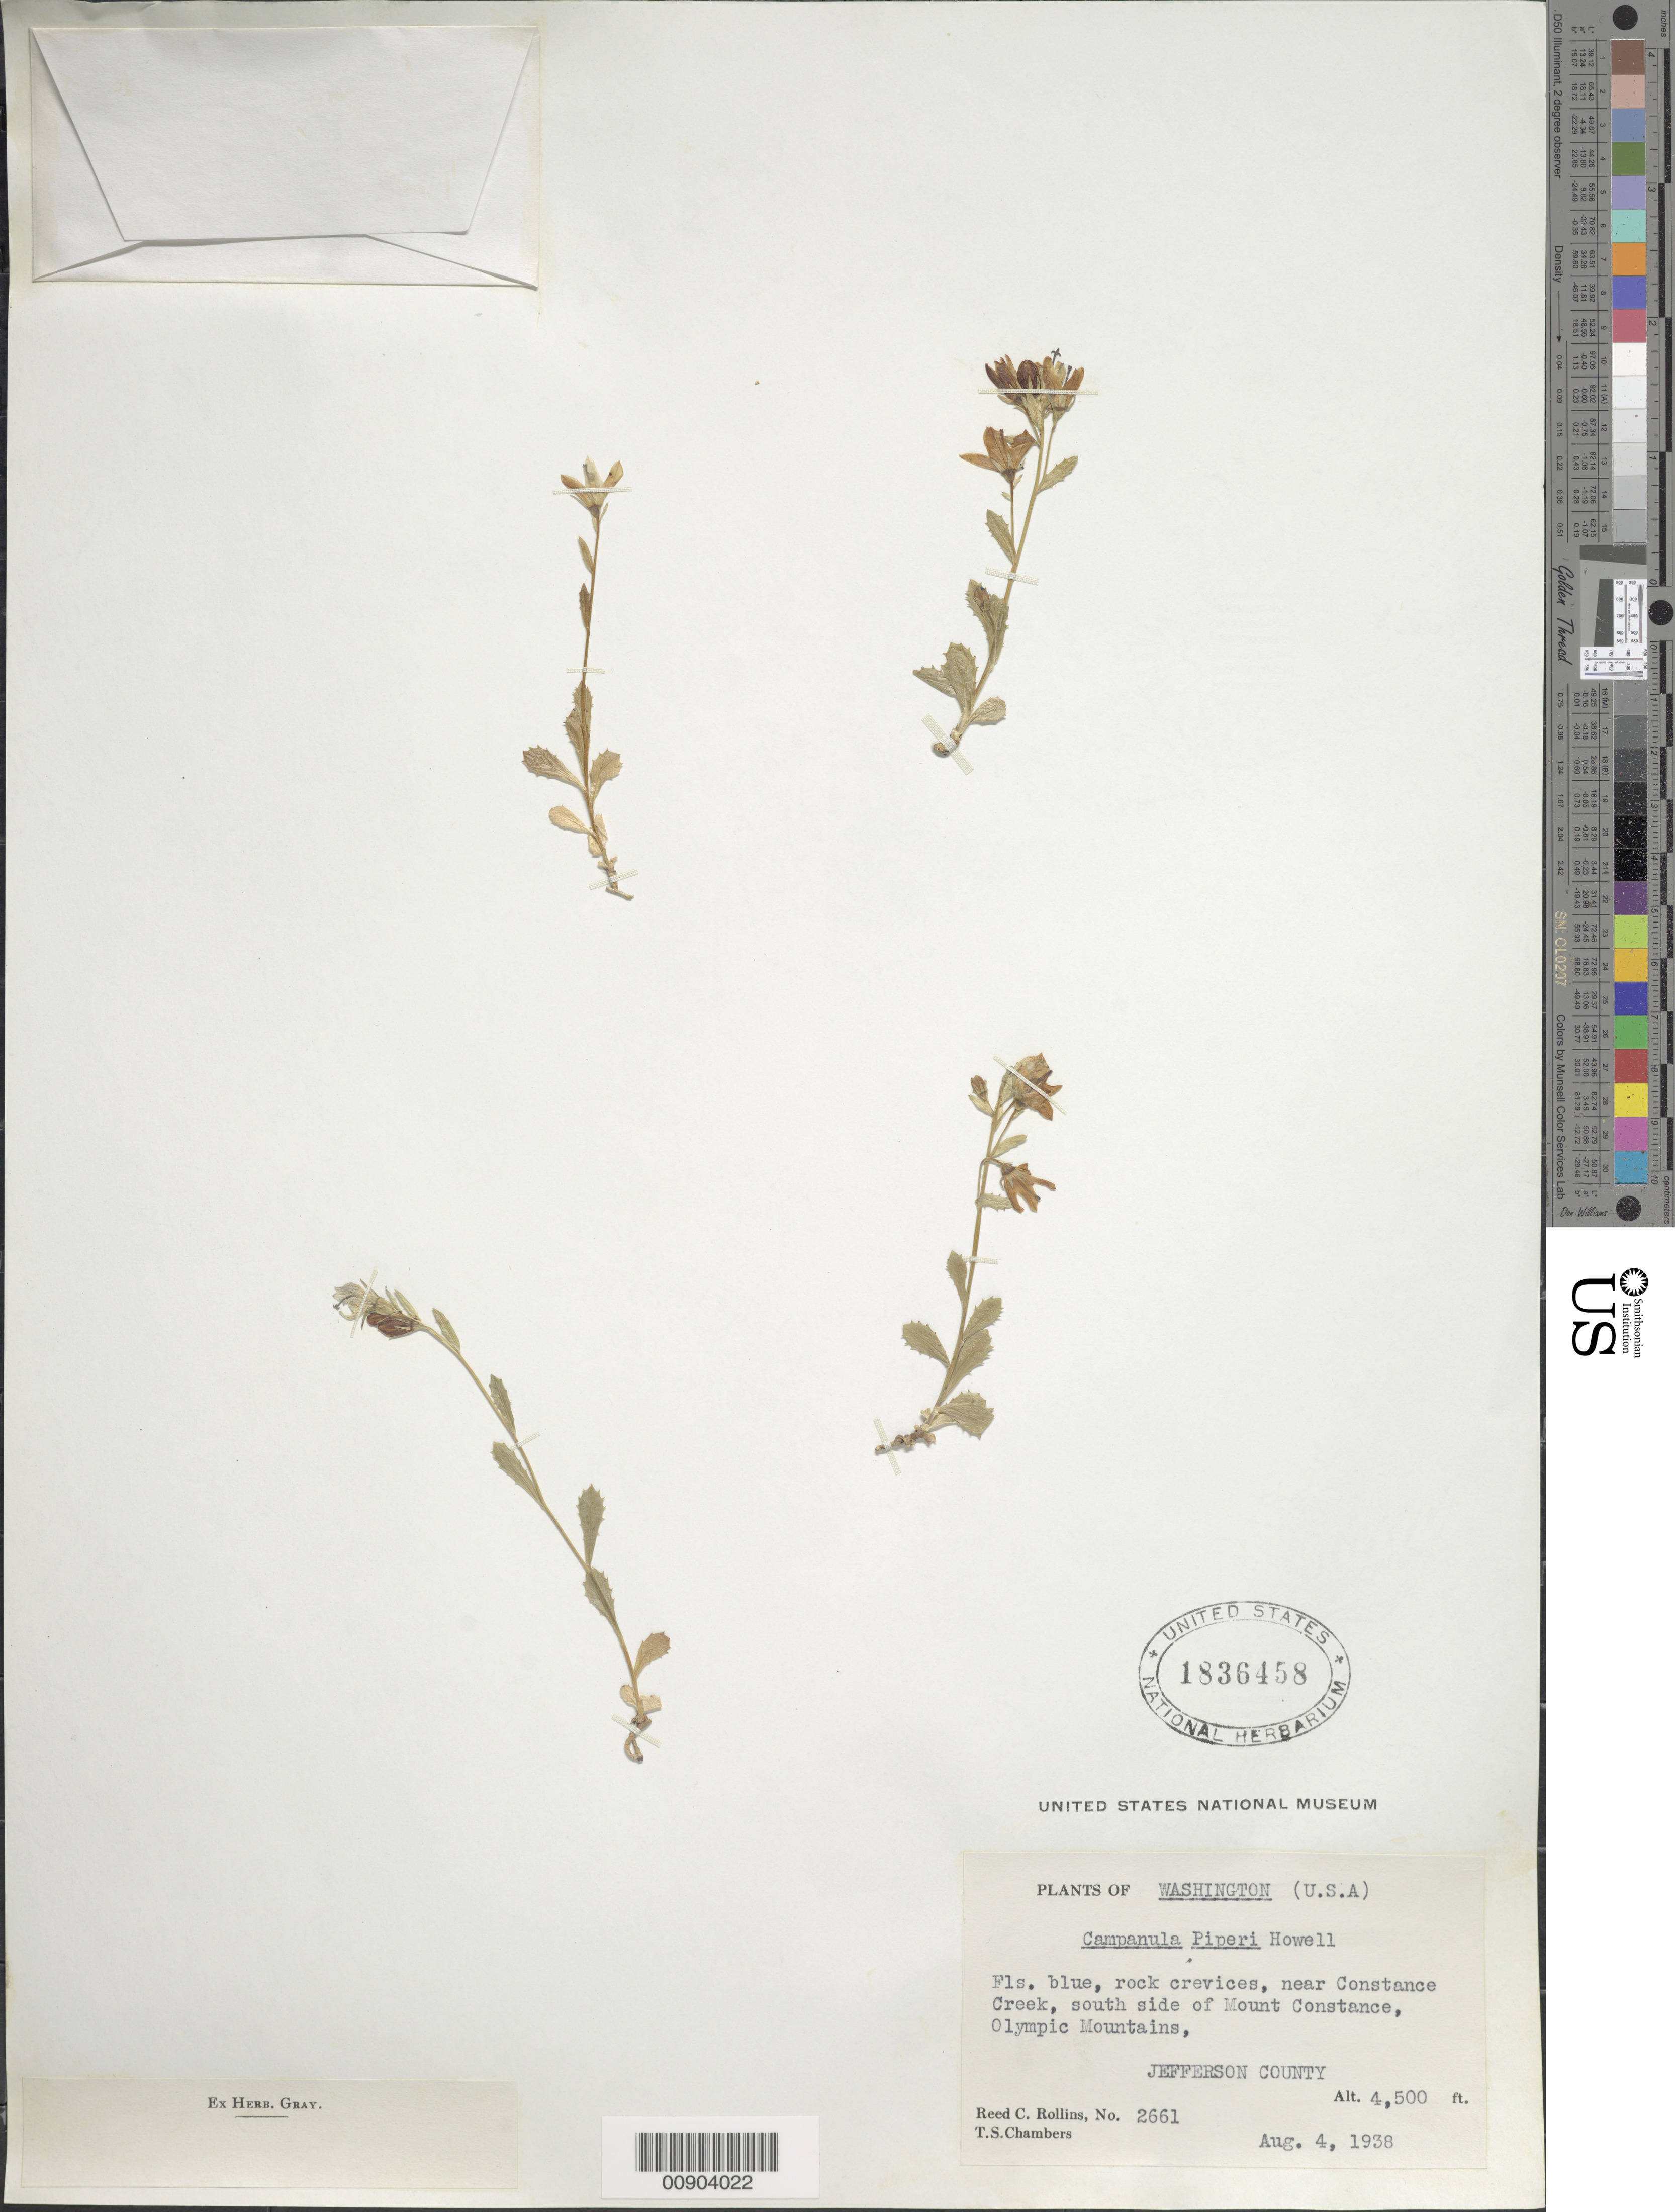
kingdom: Plantae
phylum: Tracheophyta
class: Magnoliopsida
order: Asterales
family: Campanulaceae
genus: Campanula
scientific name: Campanula piperi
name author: Howell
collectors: R. C. Rollins & T. Chambers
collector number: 2661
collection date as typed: Aug. 4, 1938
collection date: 1938-08-04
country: United States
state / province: Washington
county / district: Jefferson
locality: Near Constance Creek, south side of Mount Constance, Olympic Mountains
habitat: rock crevices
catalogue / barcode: US 1836458